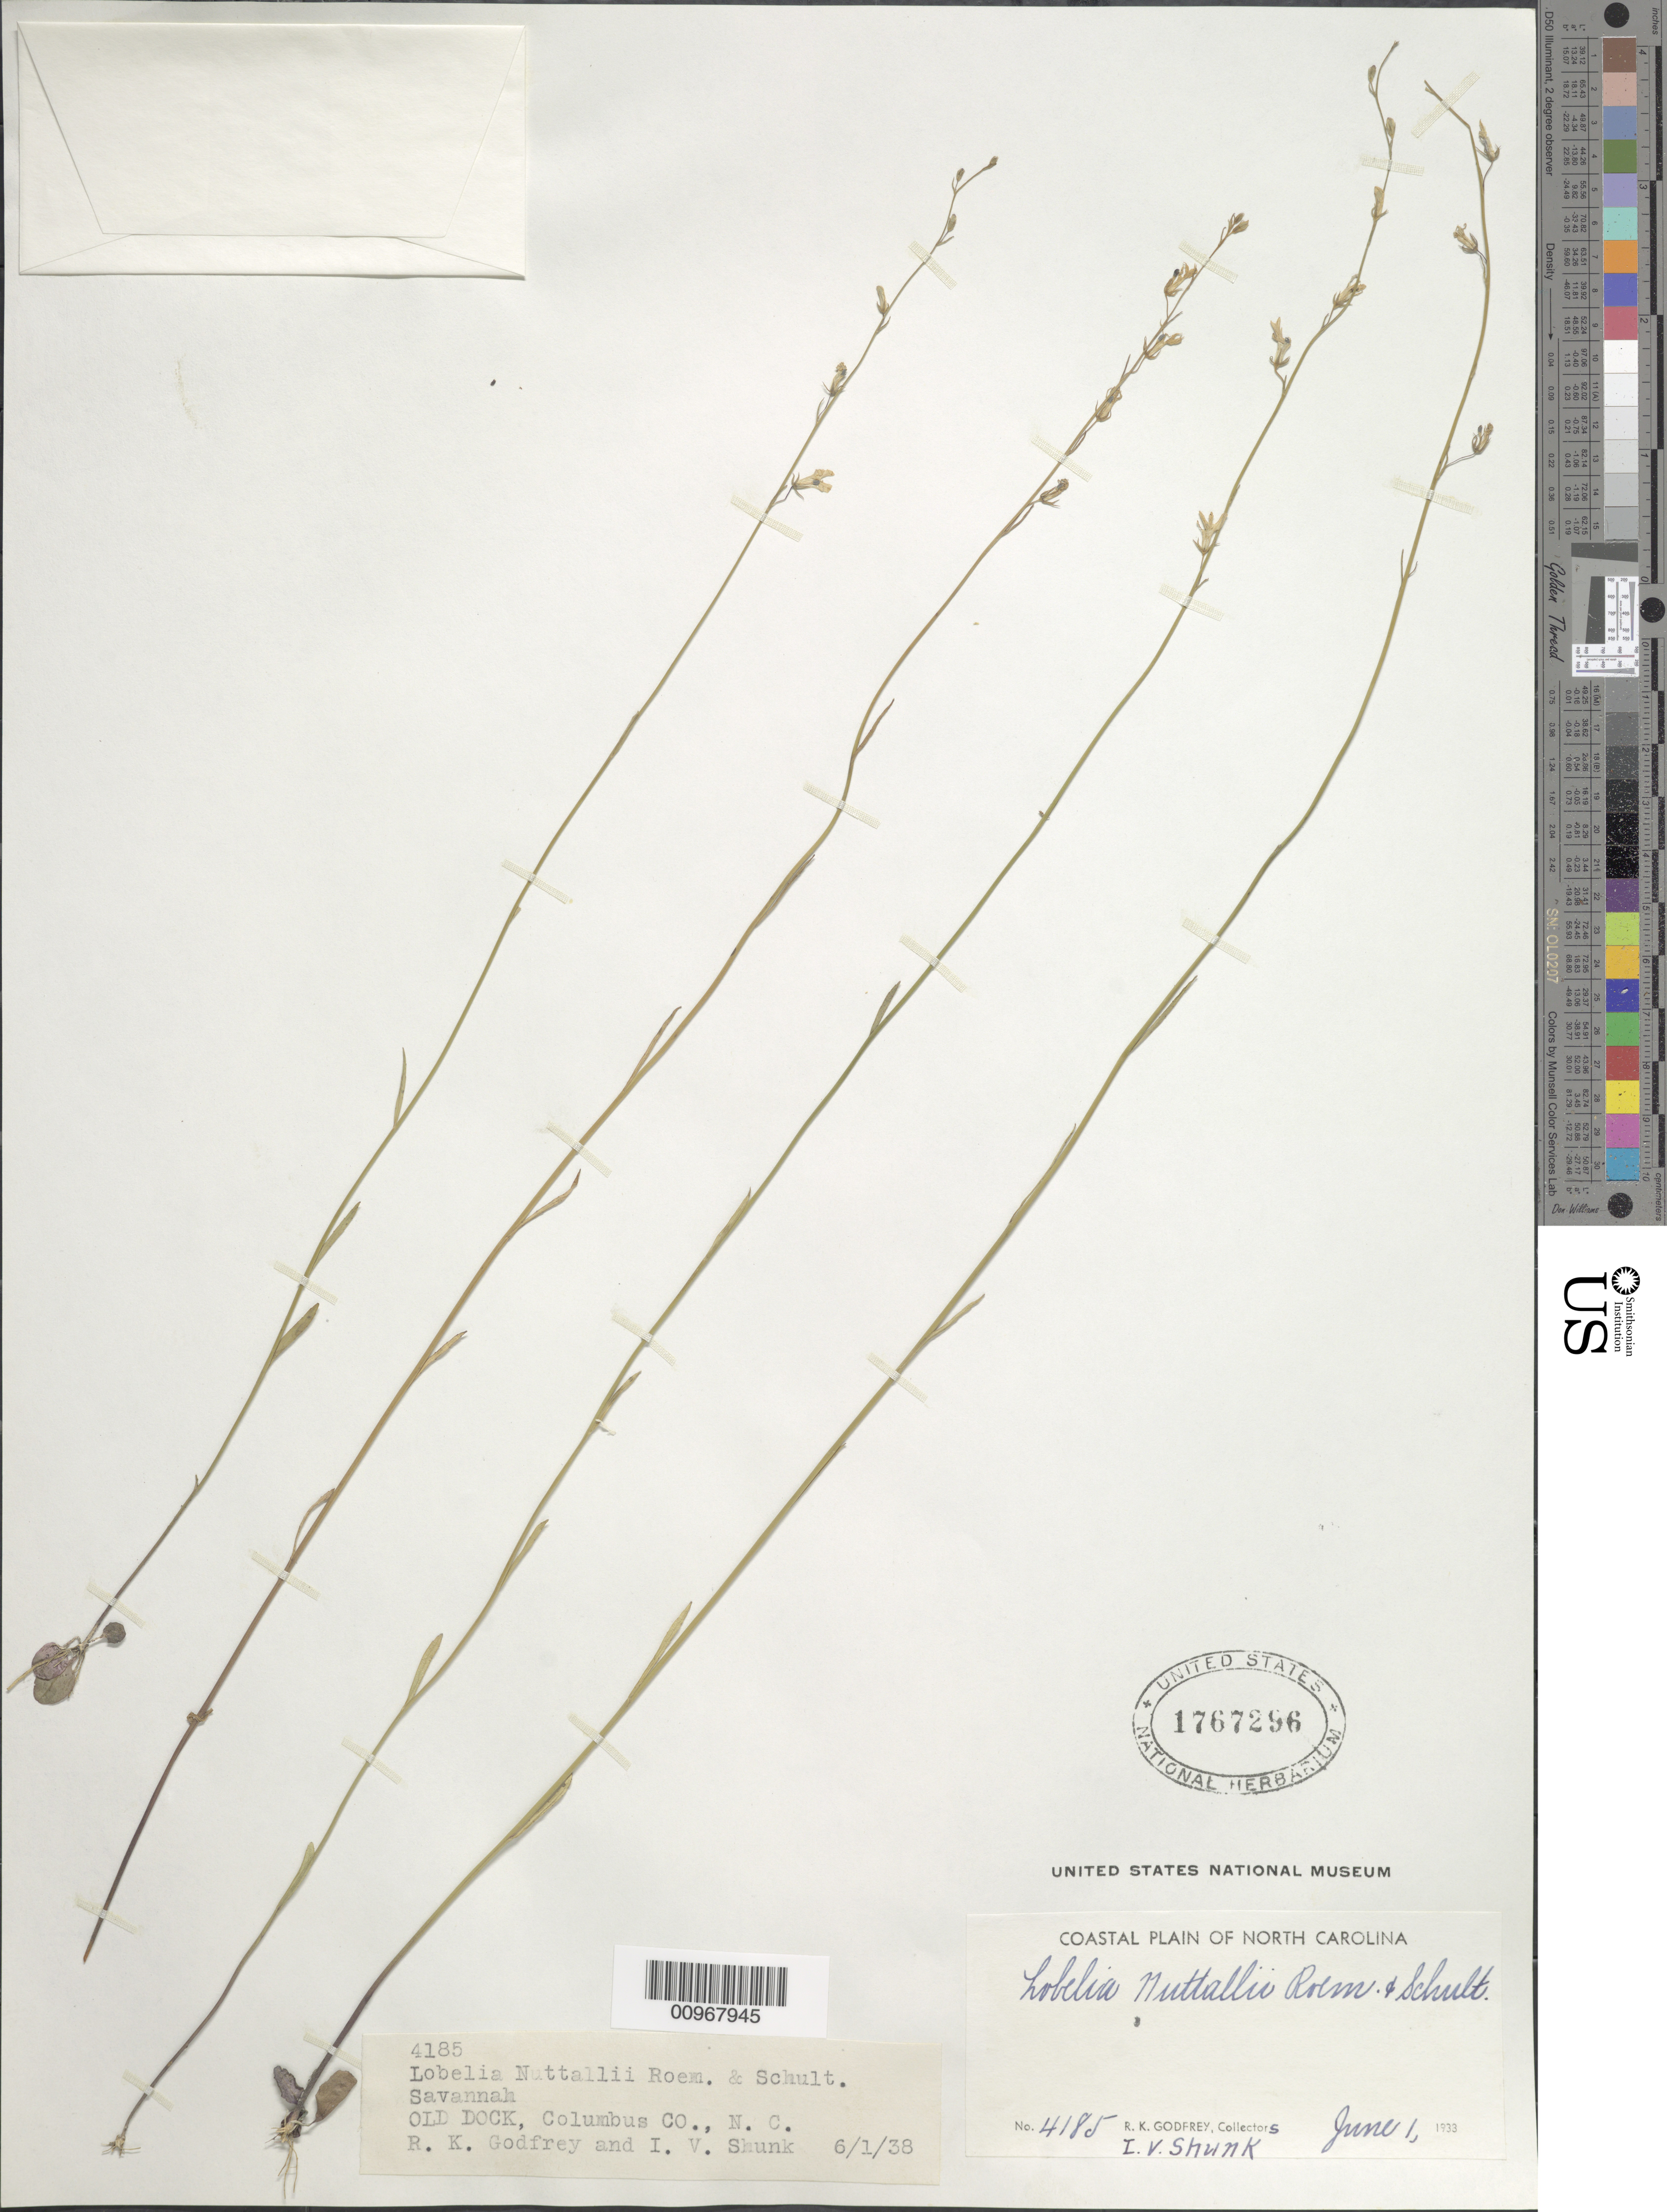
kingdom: Plantae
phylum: Tracheophyta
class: Magnoliopsida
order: Asterales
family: Campanulaceae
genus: Lobelia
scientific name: Lobelia nuttallii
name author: Schult.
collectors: R. K. Godfrey & I. Shunk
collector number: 4185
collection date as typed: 01 Jun 1938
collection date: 1938-06-01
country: United States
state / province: North Carolina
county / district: Columbus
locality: Old Dock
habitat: savannah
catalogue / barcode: US 1767296